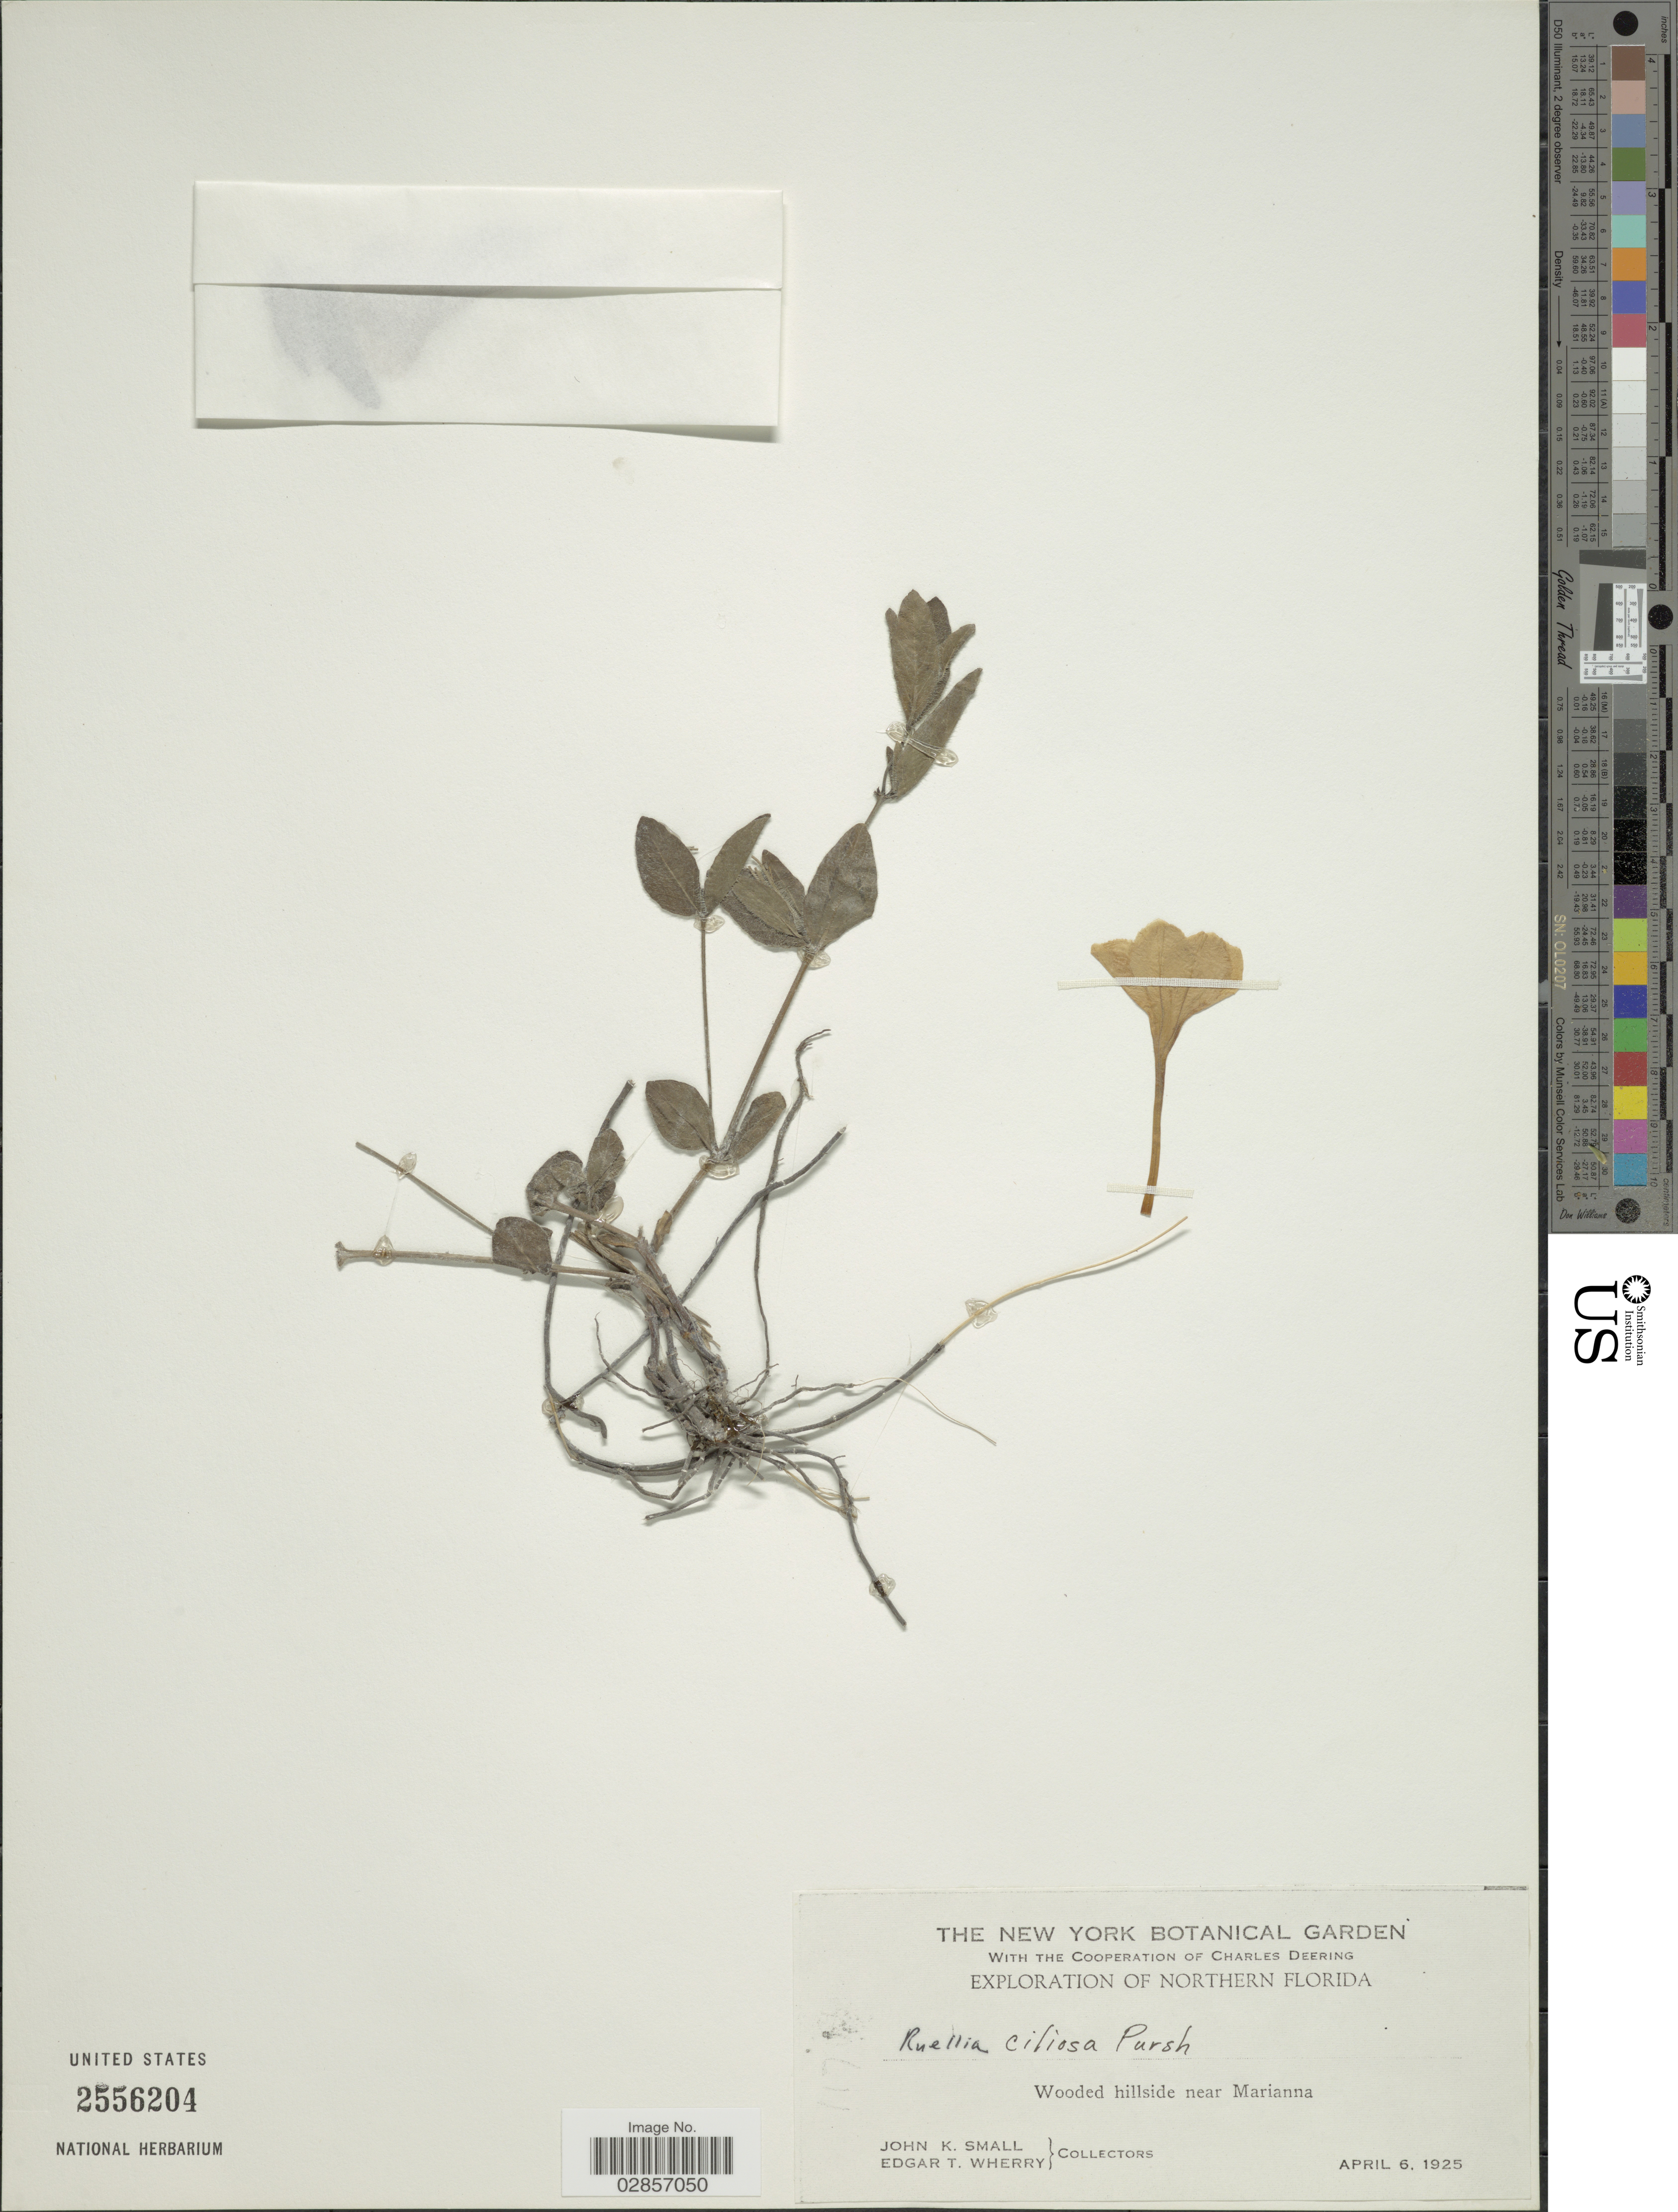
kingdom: Plantae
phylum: Tracheophyta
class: Magnoliopsida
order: Lamiales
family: Acanthaceae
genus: Ruellia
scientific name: Ruellia ciliosa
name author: Pursh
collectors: J. K. Small & E. T. Wherry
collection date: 1925-04-06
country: United States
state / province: Florida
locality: Northern Florida. Wooded hillside near Marianna.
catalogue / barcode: US 2556204